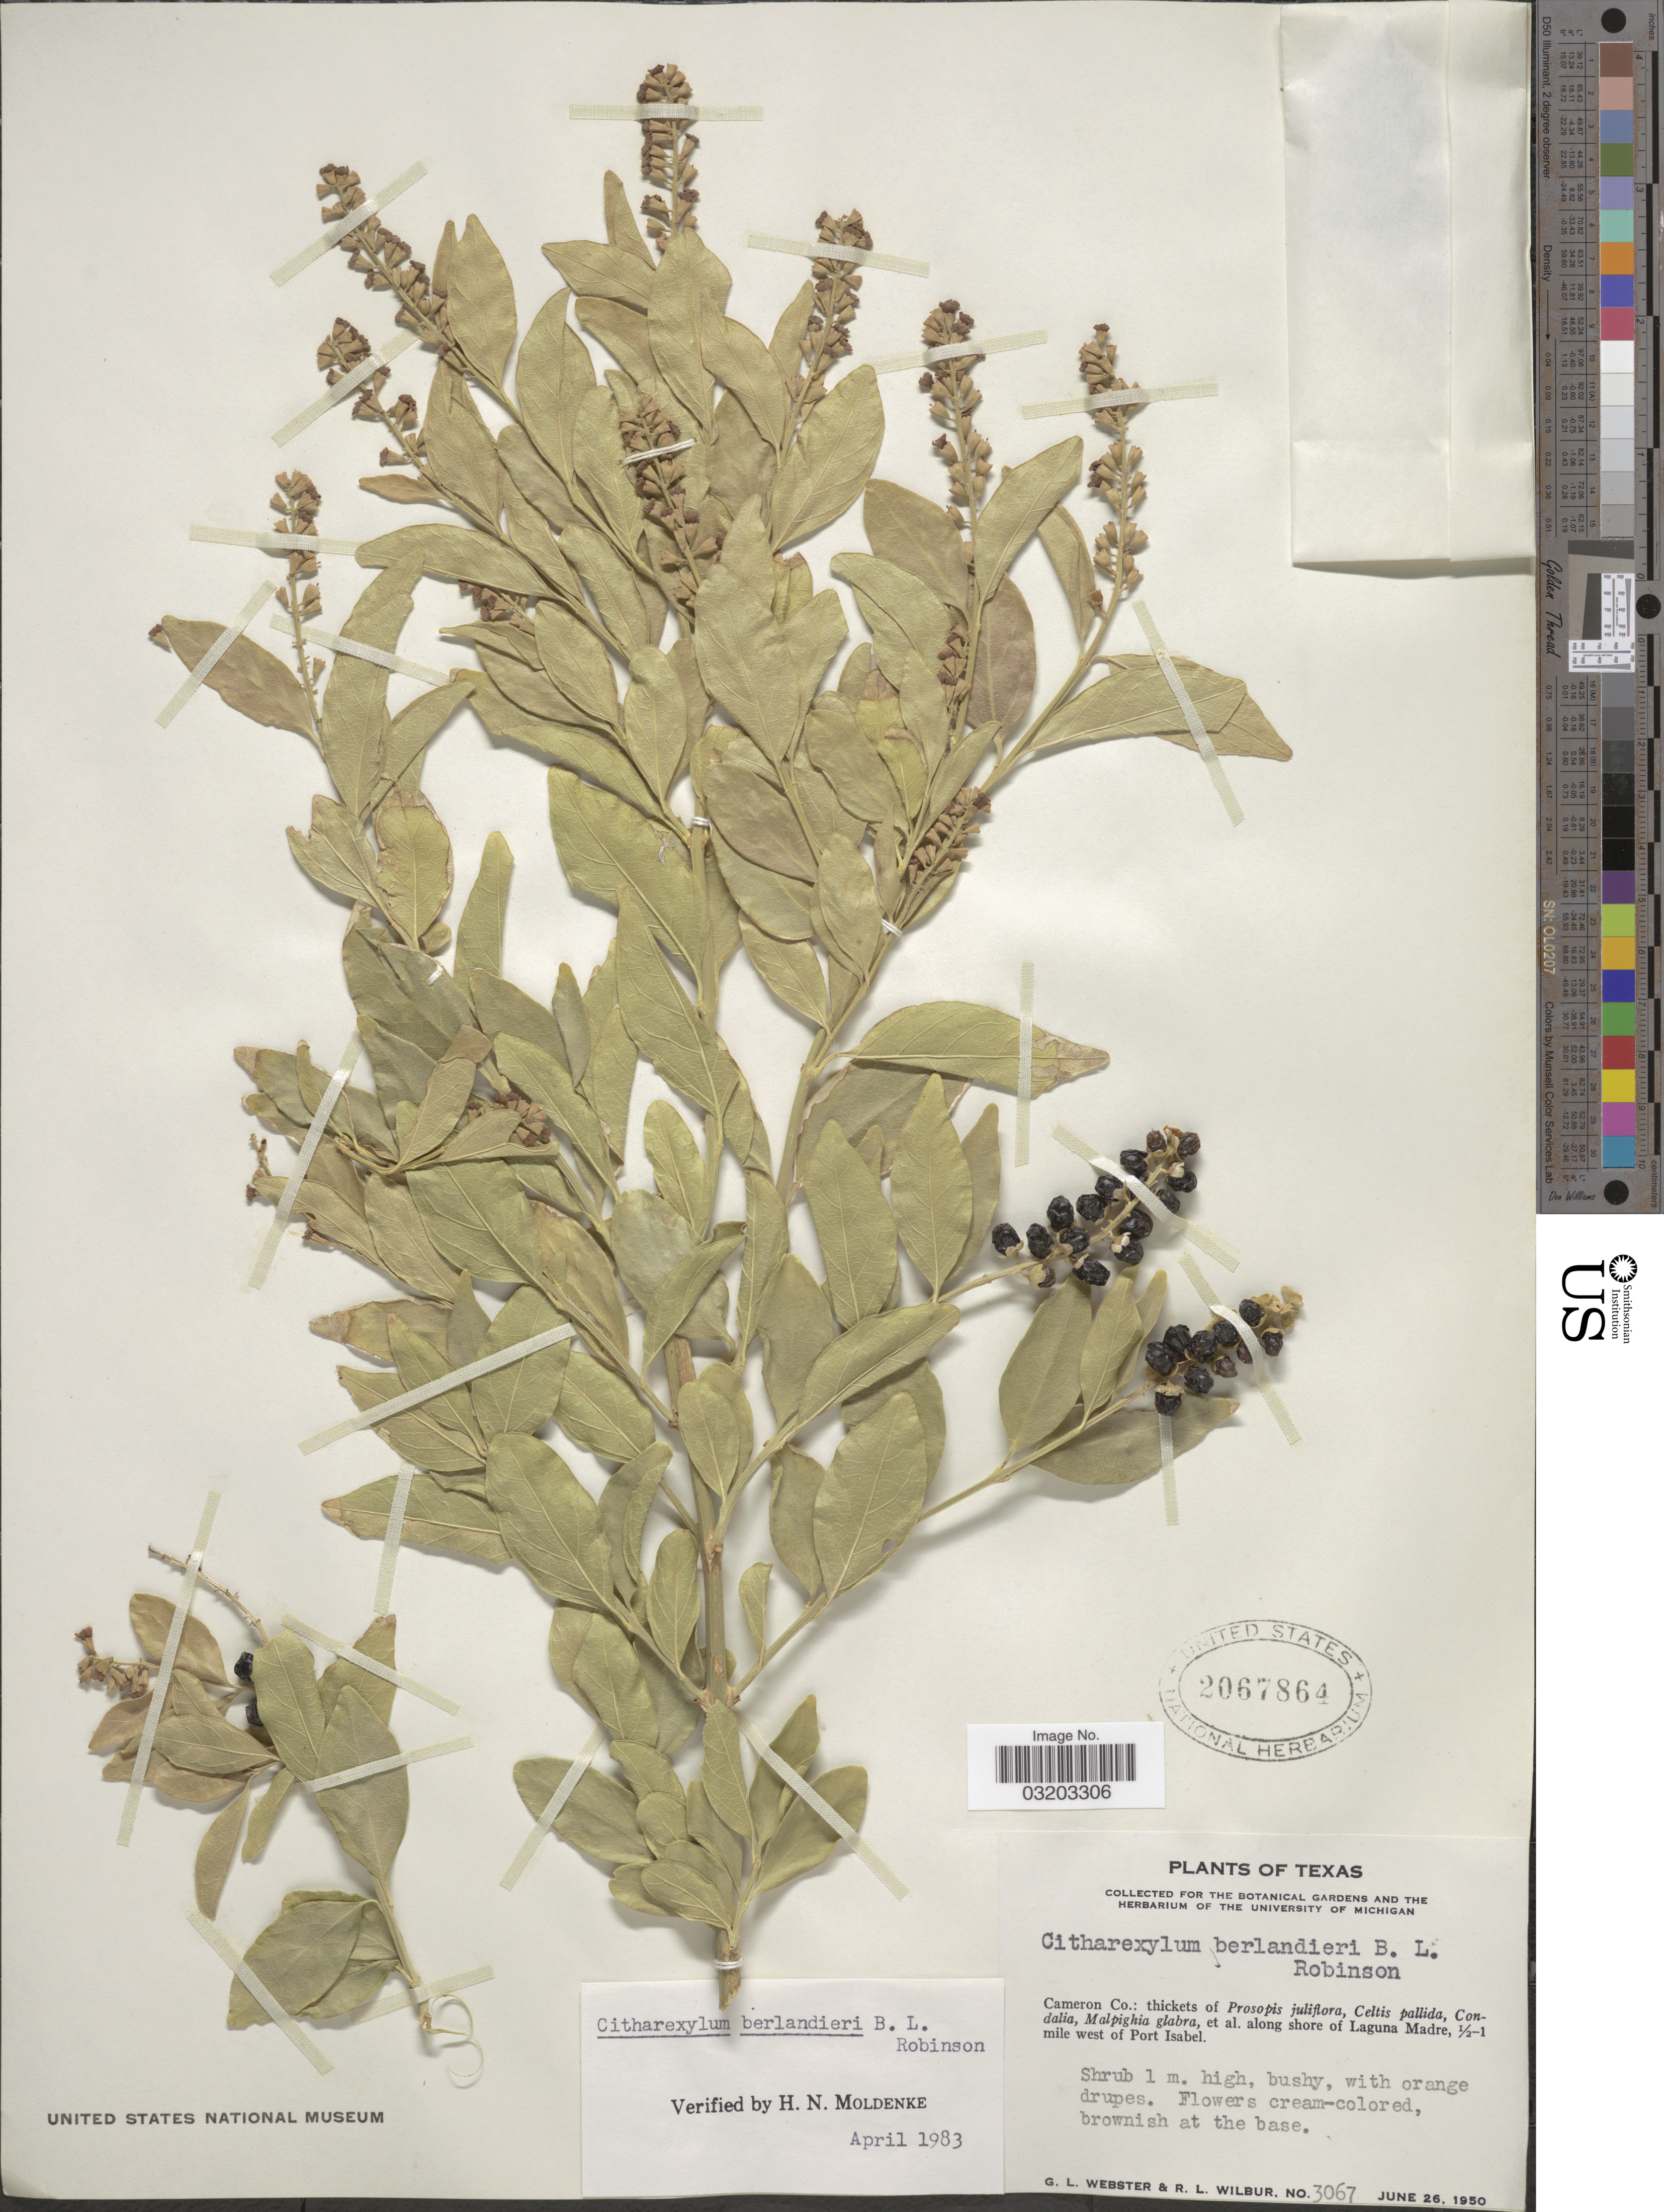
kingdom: Plantae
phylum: Tracheophyta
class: Magnoliopsida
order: Lamiales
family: Verbenaceae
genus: Citharexylum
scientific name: Citharexylum berlandieri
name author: B.L. Rob.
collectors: G. L. Webster & R. L. Wilbur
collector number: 3067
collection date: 1950-06-26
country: United States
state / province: Texas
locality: Cameron Co.: along shore of Laguna Madre, ½-1 mile west of Port Isabel.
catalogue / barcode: US 2067864